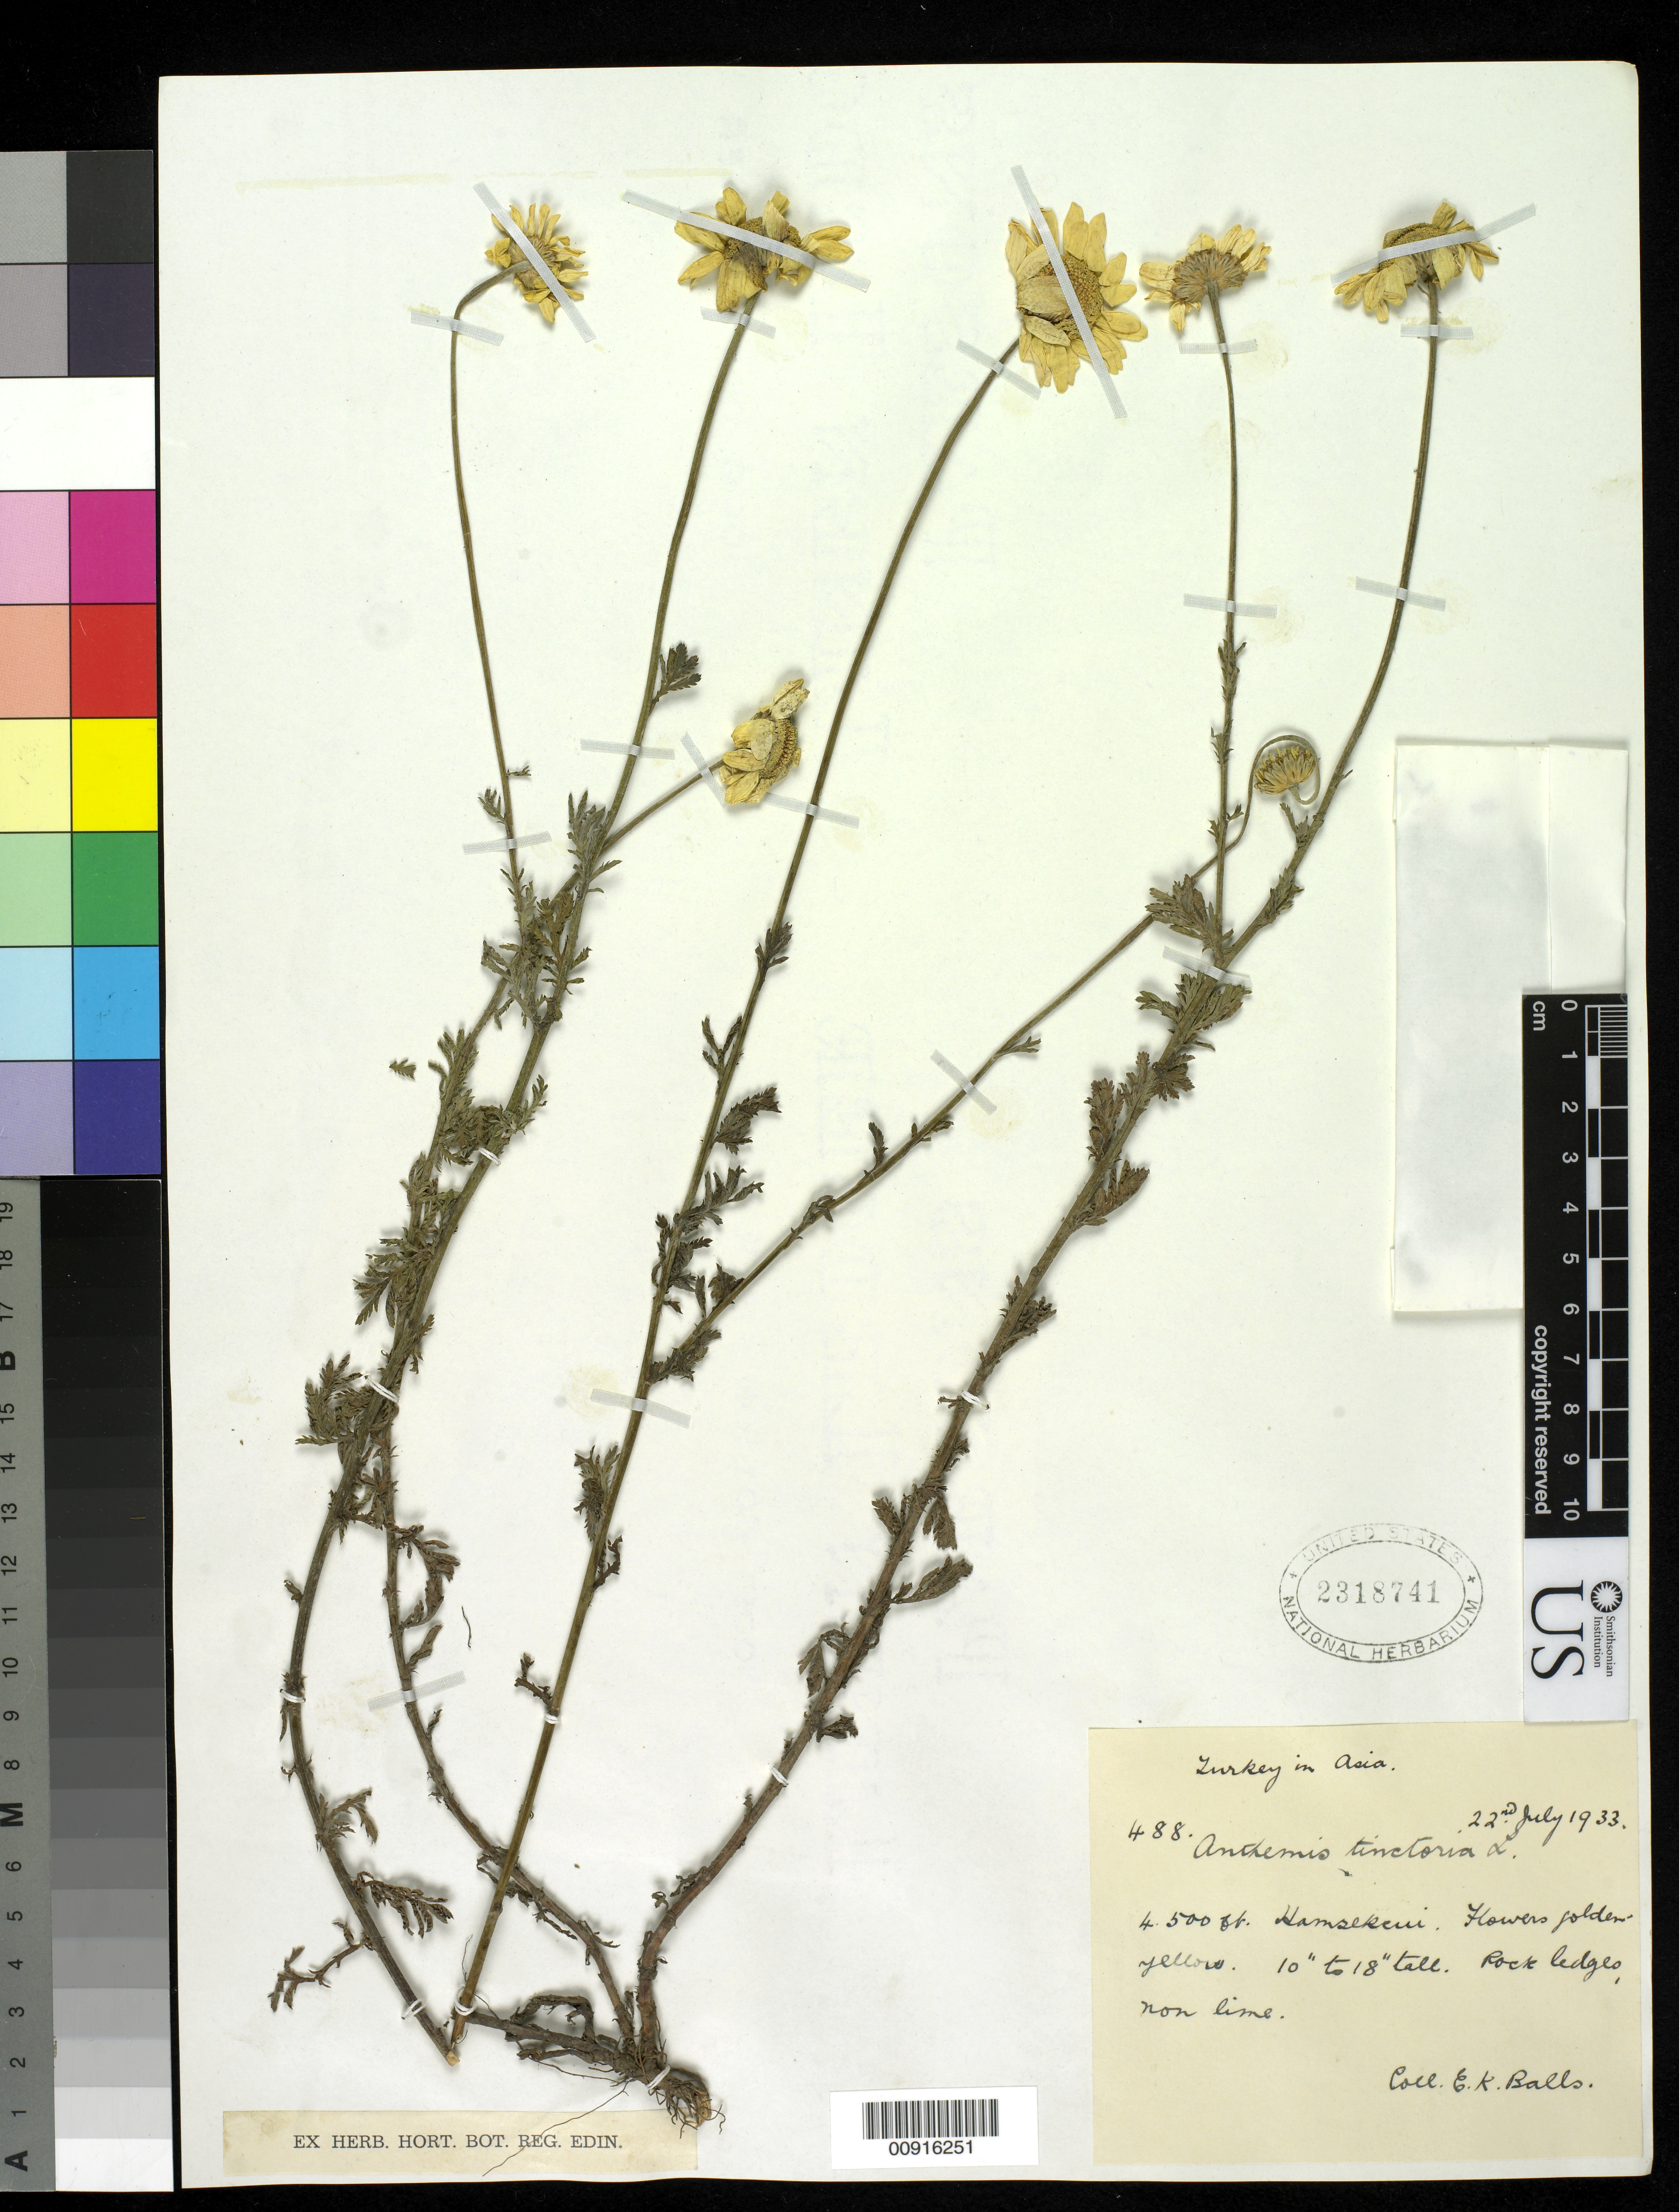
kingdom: Plantae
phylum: Tracheophyta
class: Magnoliopsida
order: Asterales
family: Asteraceae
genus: Anthemis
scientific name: Anthemis tinctoria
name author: L.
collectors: E. K. Balls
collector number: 488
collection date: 1933-07-22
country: Turkey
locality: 4,500 ft Hamsekeui; Rock ledges, non-lime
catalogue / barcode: US 2318741